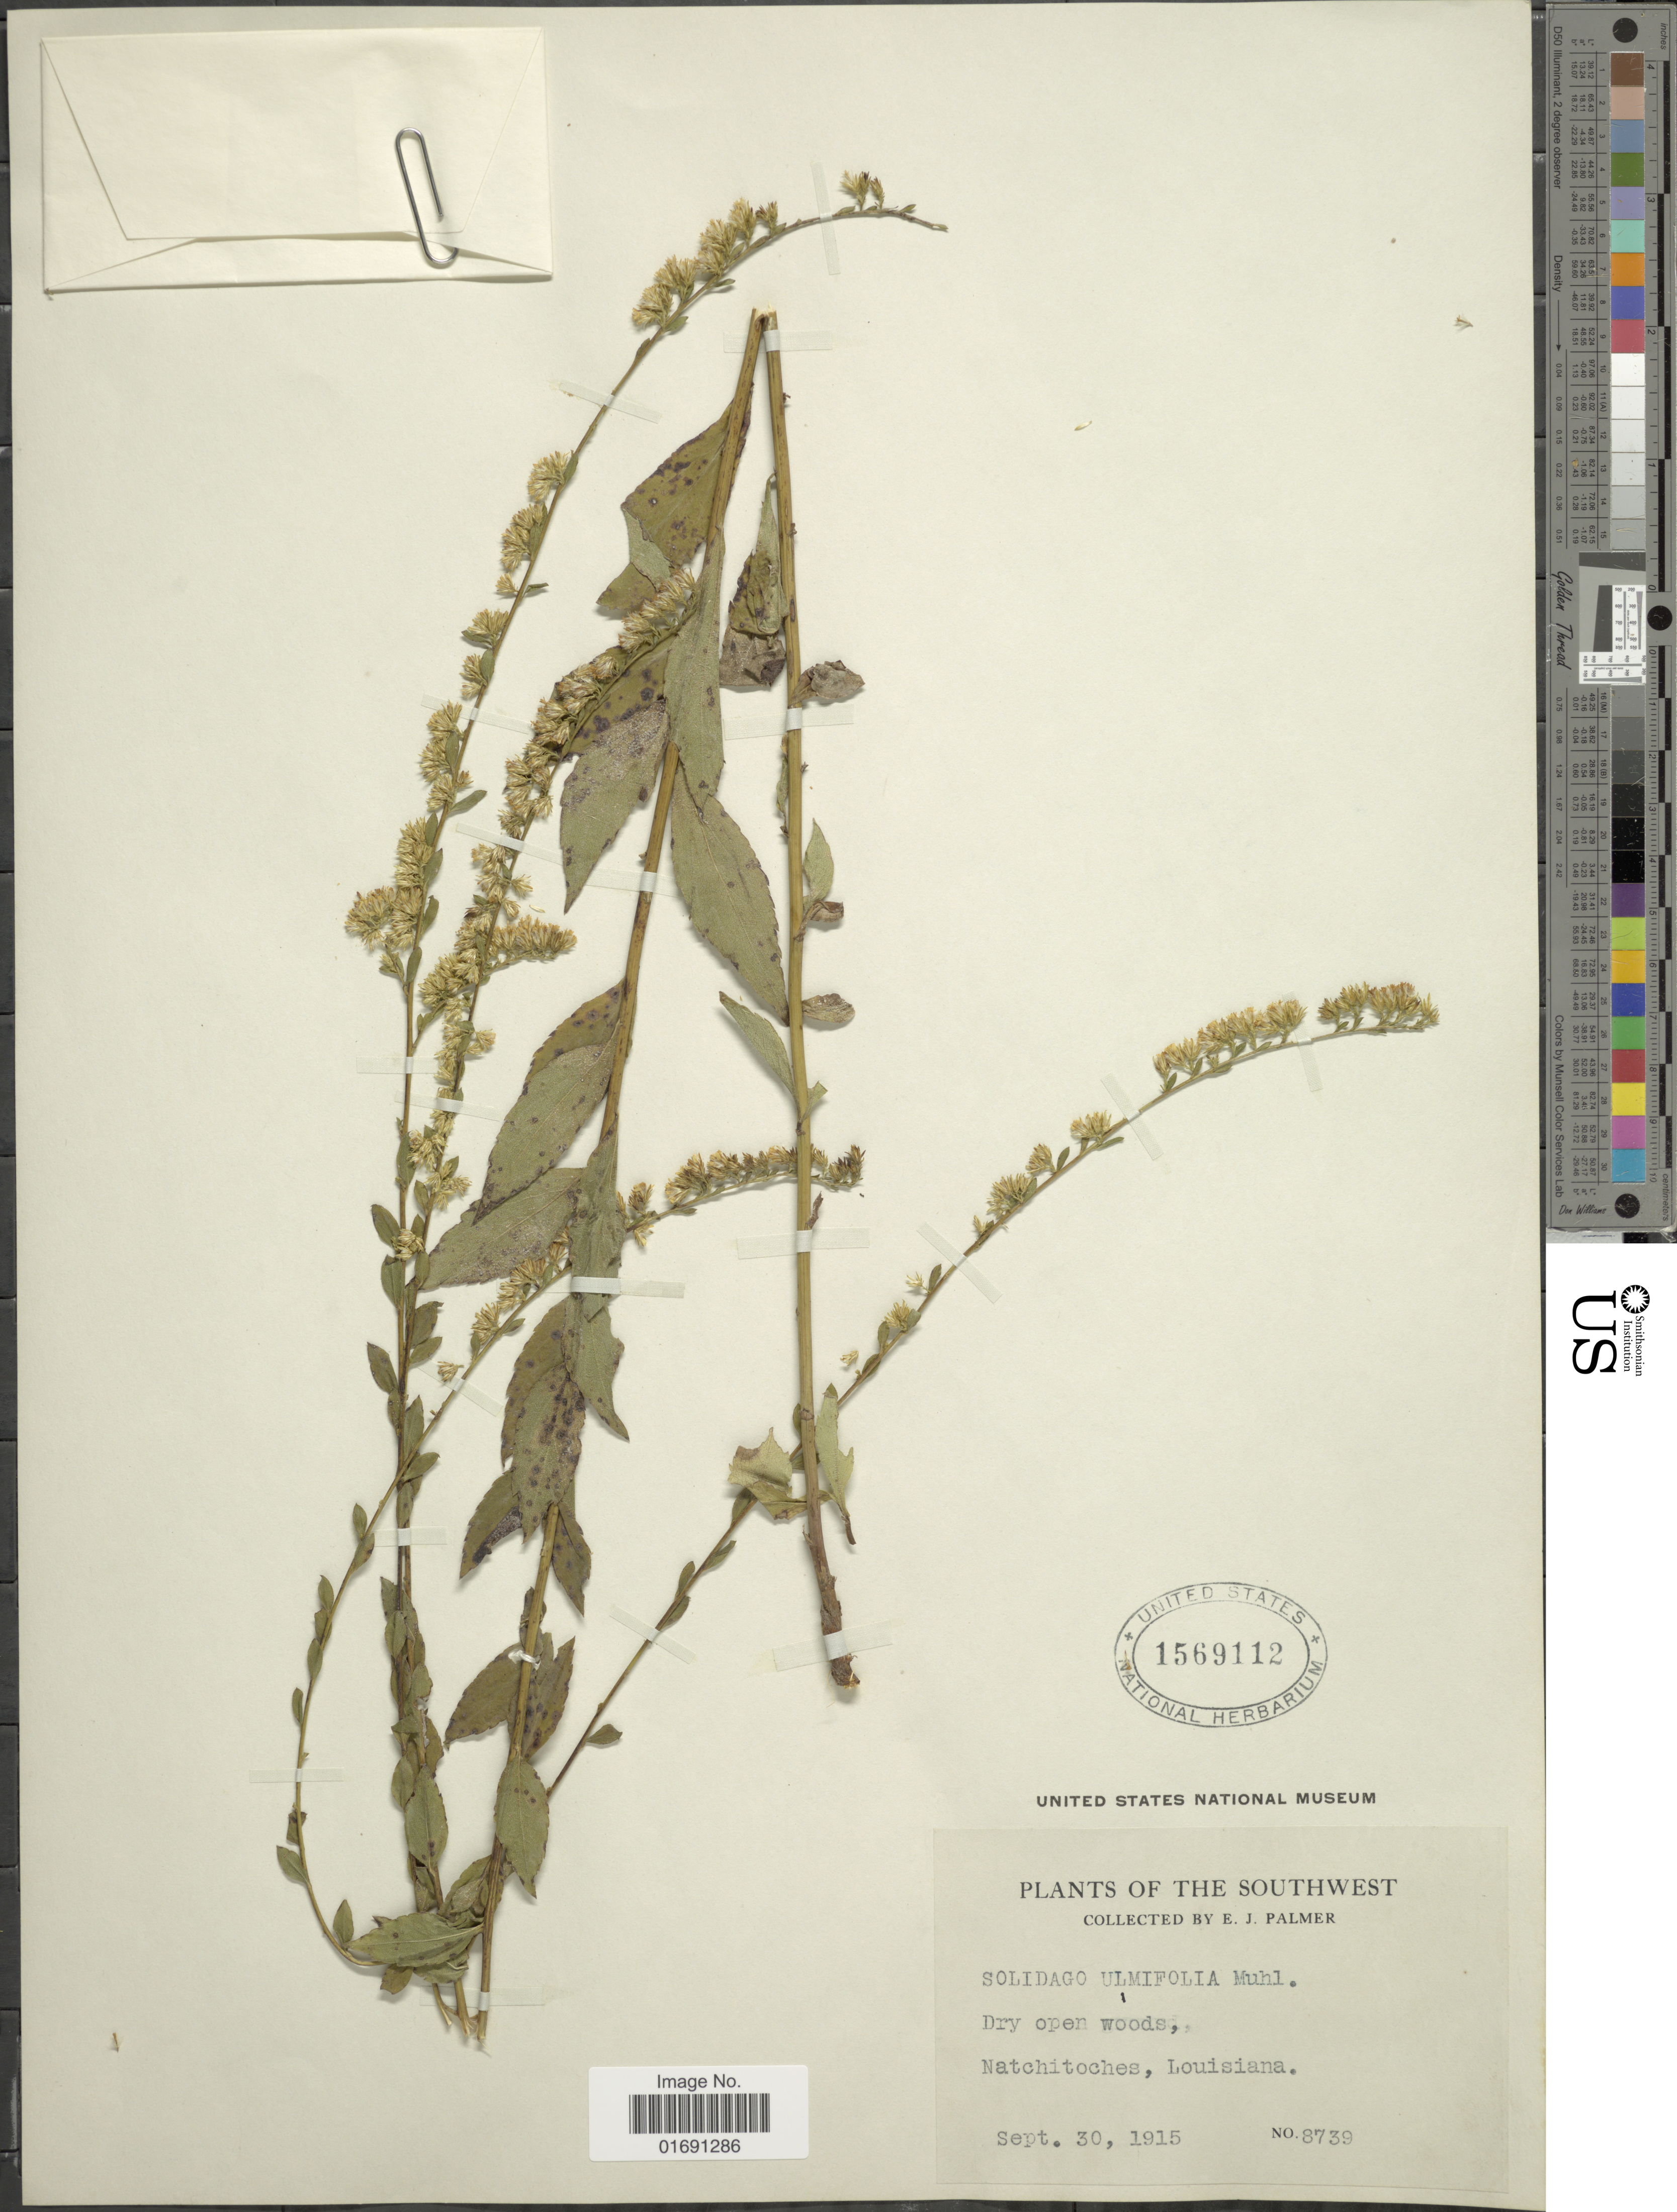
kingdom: Plantae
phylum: Tracheophyta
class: Magnoliopsida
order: Asterales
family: Asteraceae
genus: Solidago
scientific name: Solidago ulmifolia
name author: Muhl. ex Willd.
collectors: E. J. Palmer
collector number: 8739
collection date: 1915-09-30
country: United States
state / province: Louisiana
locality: Southwest, Natchitoches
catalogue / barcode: US 1569112